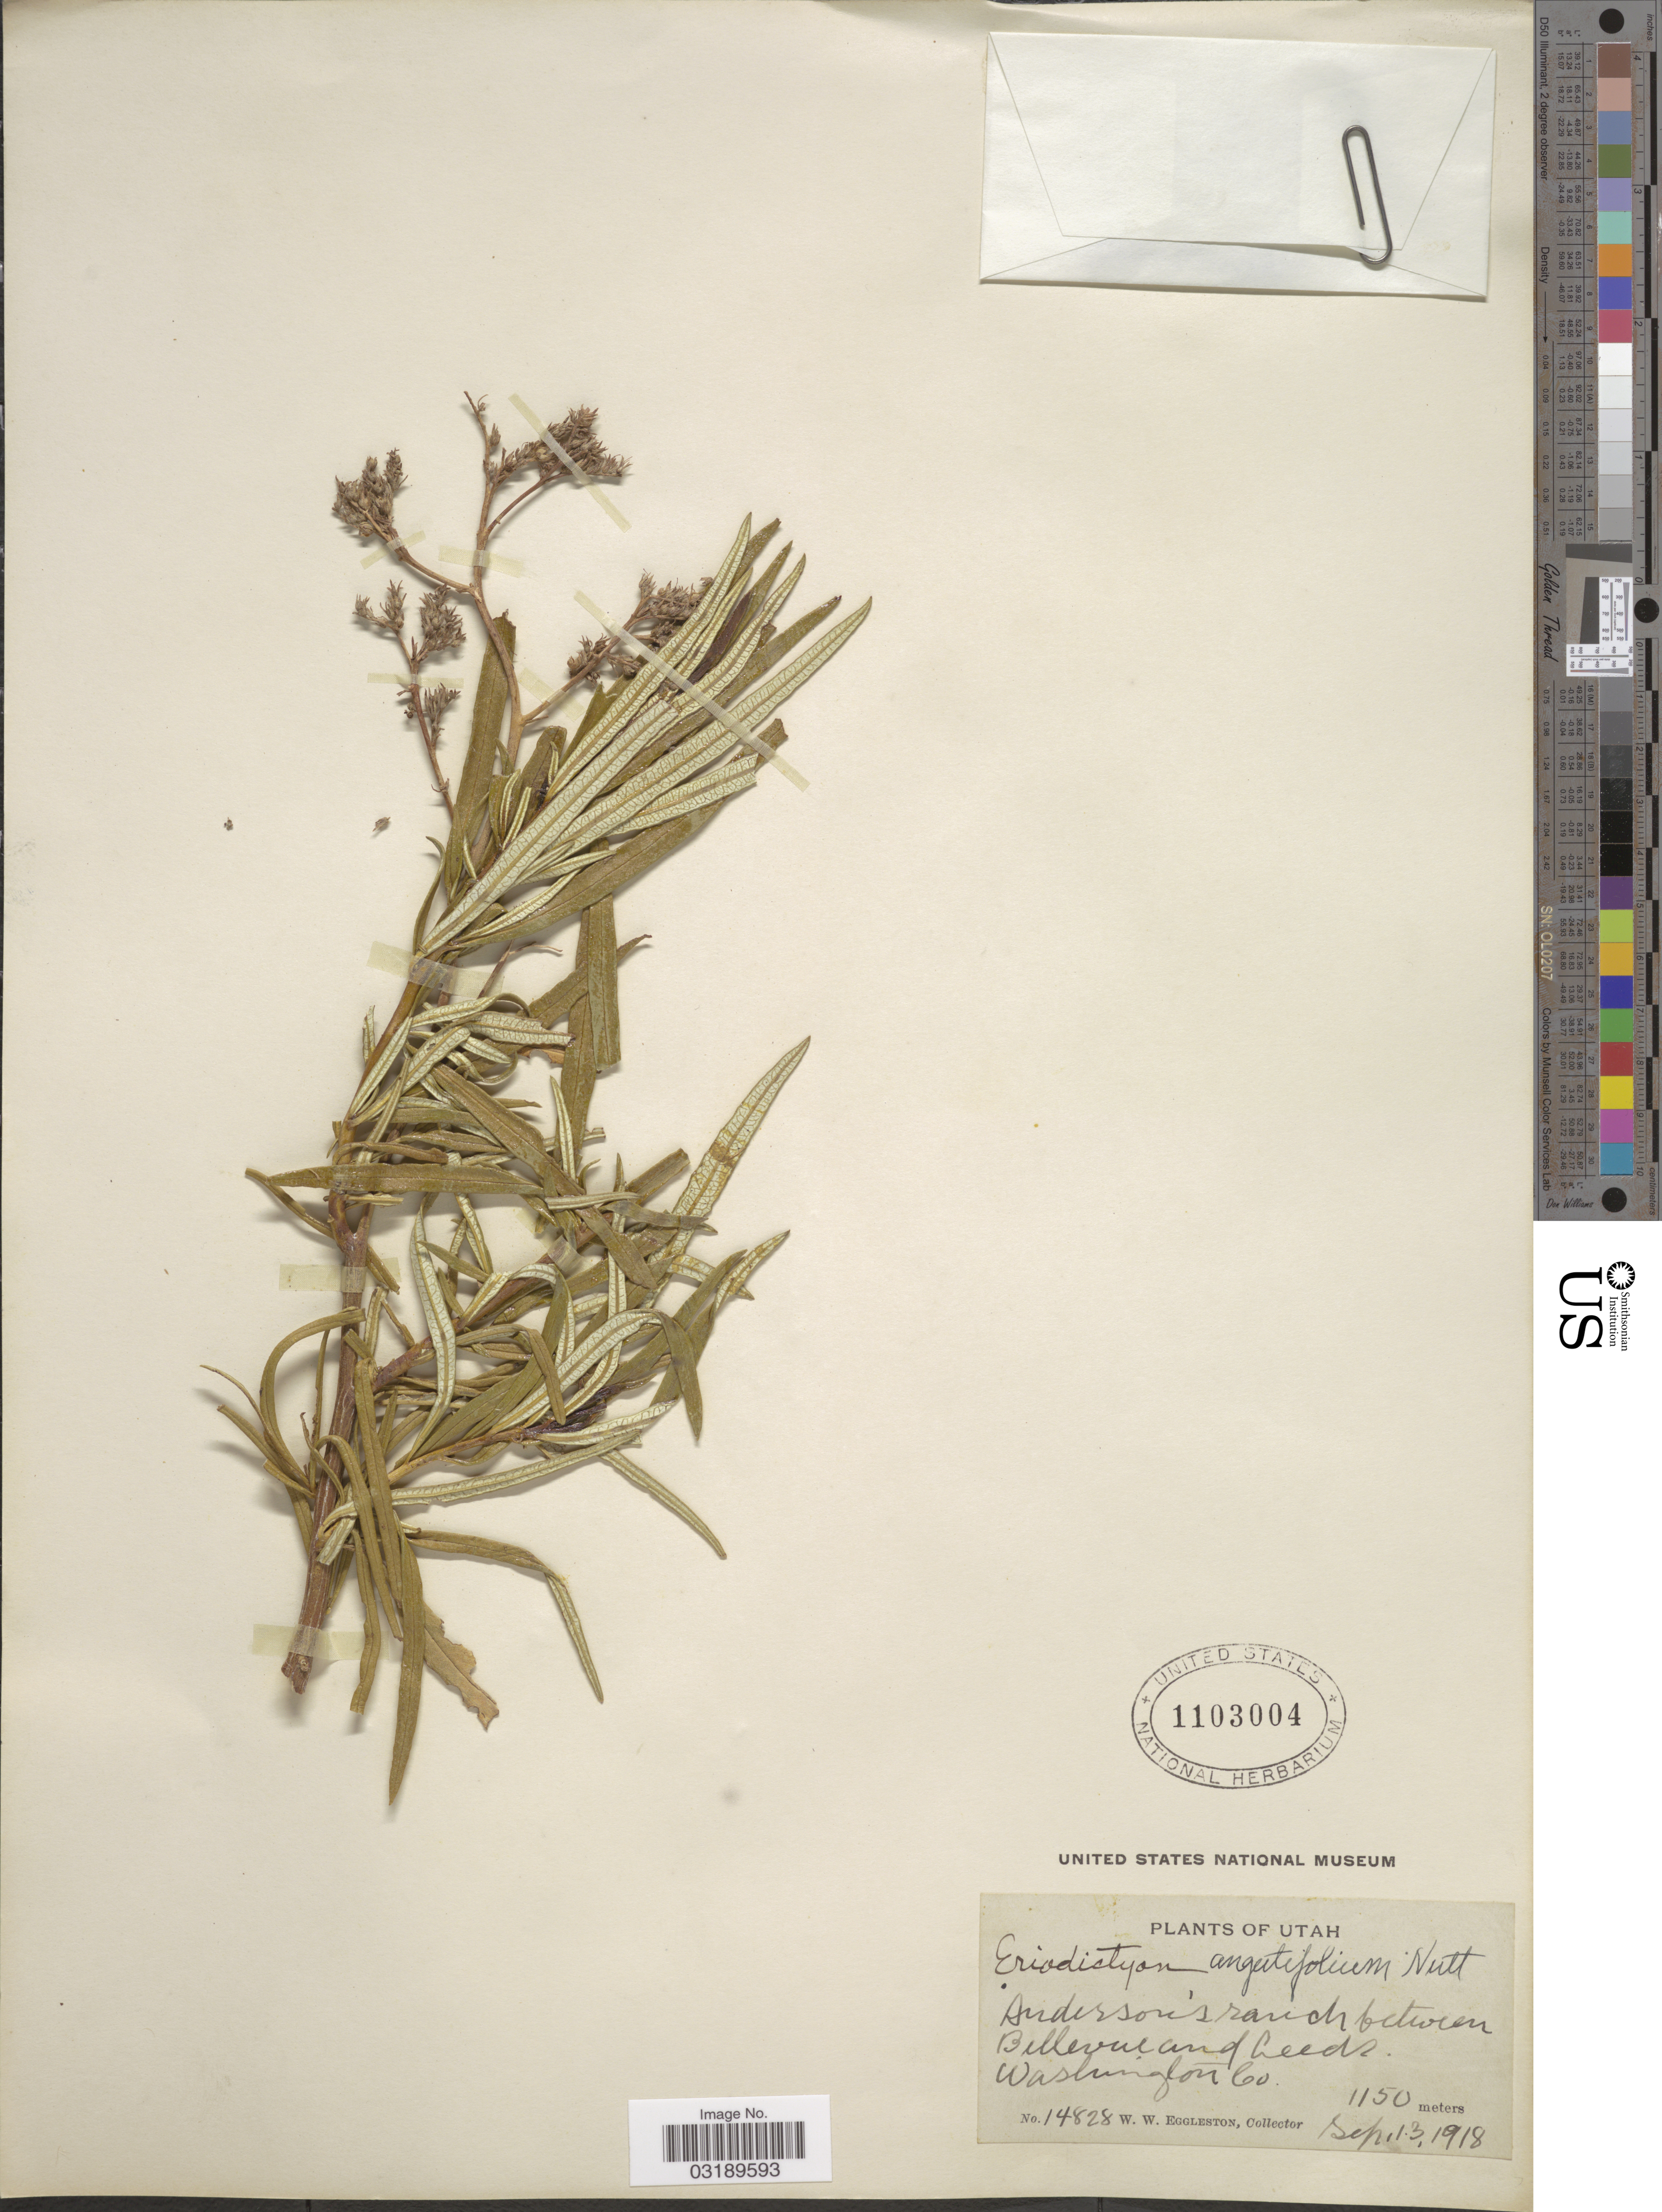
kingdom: Plantae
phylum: Tracheophyta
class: Magnoliopsida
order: Boraginales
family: Namaceae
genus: Eriodictyon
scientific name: Eriodictyon angustifolium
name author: Nutt.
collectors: W. W. Eggleston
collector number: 14828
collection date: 1918-09-13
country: United States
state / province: Utah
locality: Anderson's ranch between Bellevue and Leeds. Washington Co.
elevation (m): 1150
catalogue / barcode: US 1103004